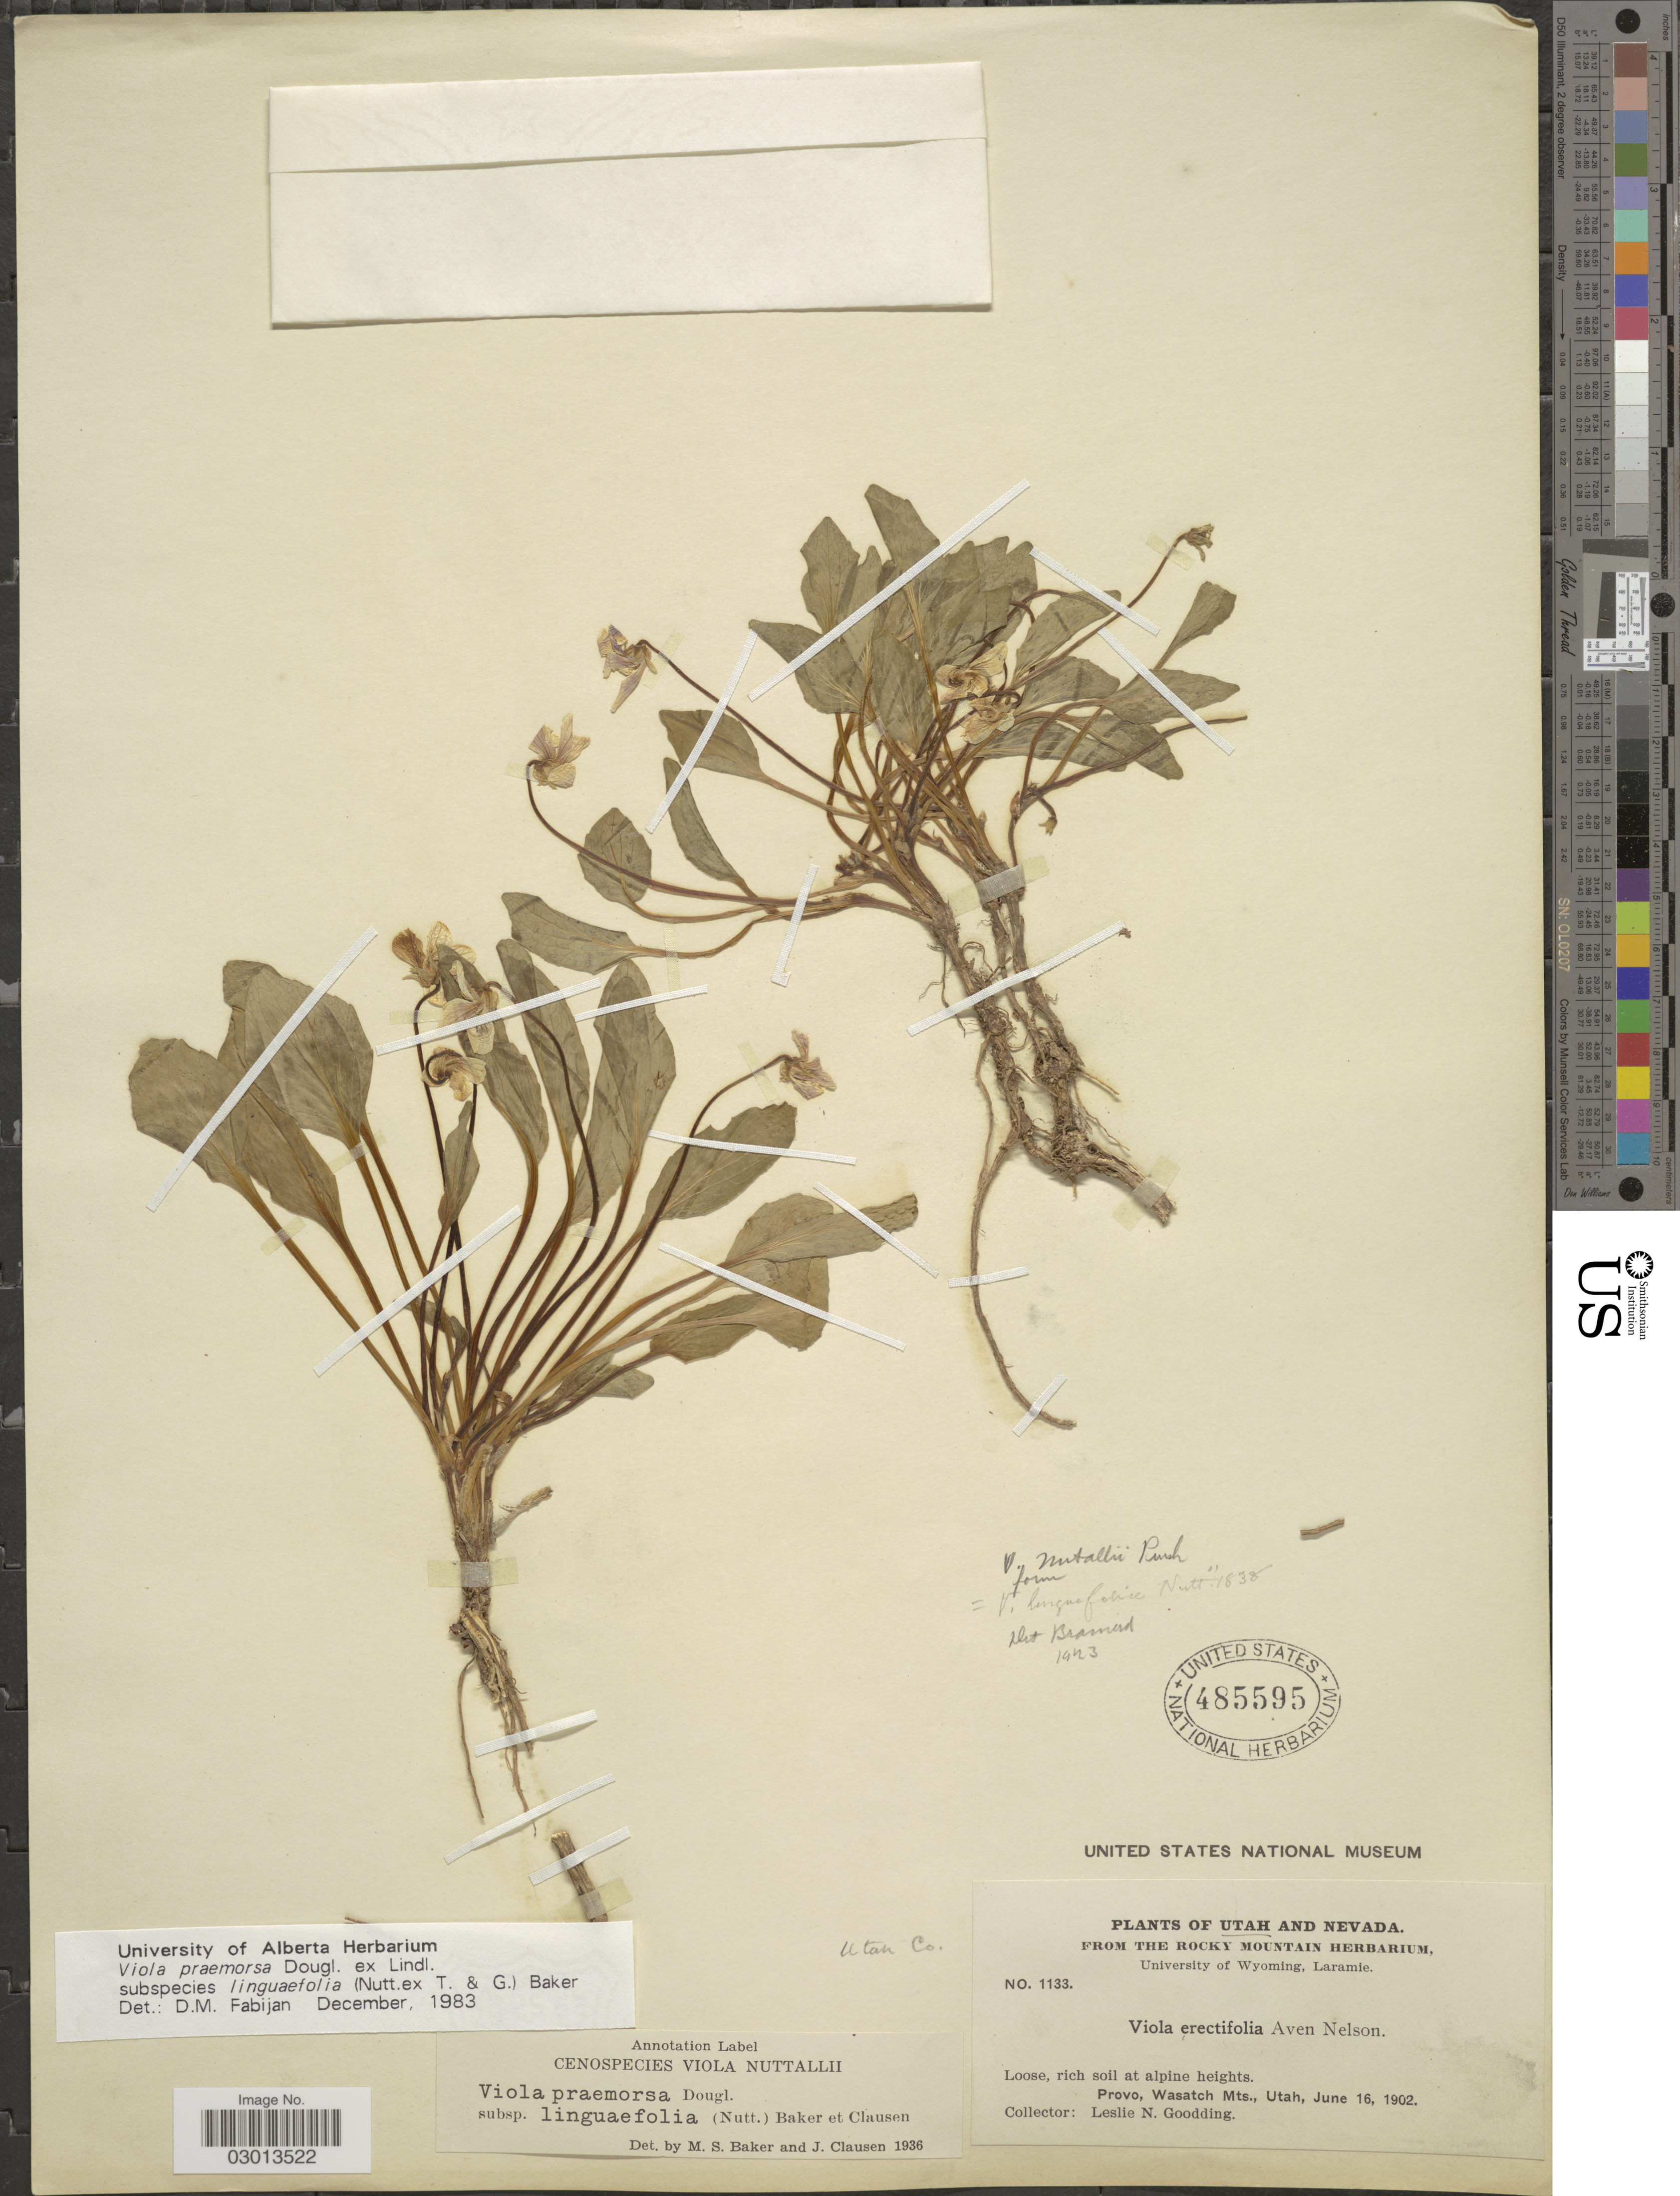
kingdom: Plantae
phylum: Tracheophyta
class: Magnoliopsida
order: Malpighiales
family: Violaceae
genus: Viola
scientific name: Viola praemorsa subsp. linguifolia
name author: (Nutt.) M.S. Baker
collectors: L. N. Goodding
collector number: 1133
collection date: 1902-06-16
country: United States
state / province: Utah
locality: Provo, Wasatch Mts. Utah Co.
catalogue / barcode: US 485595